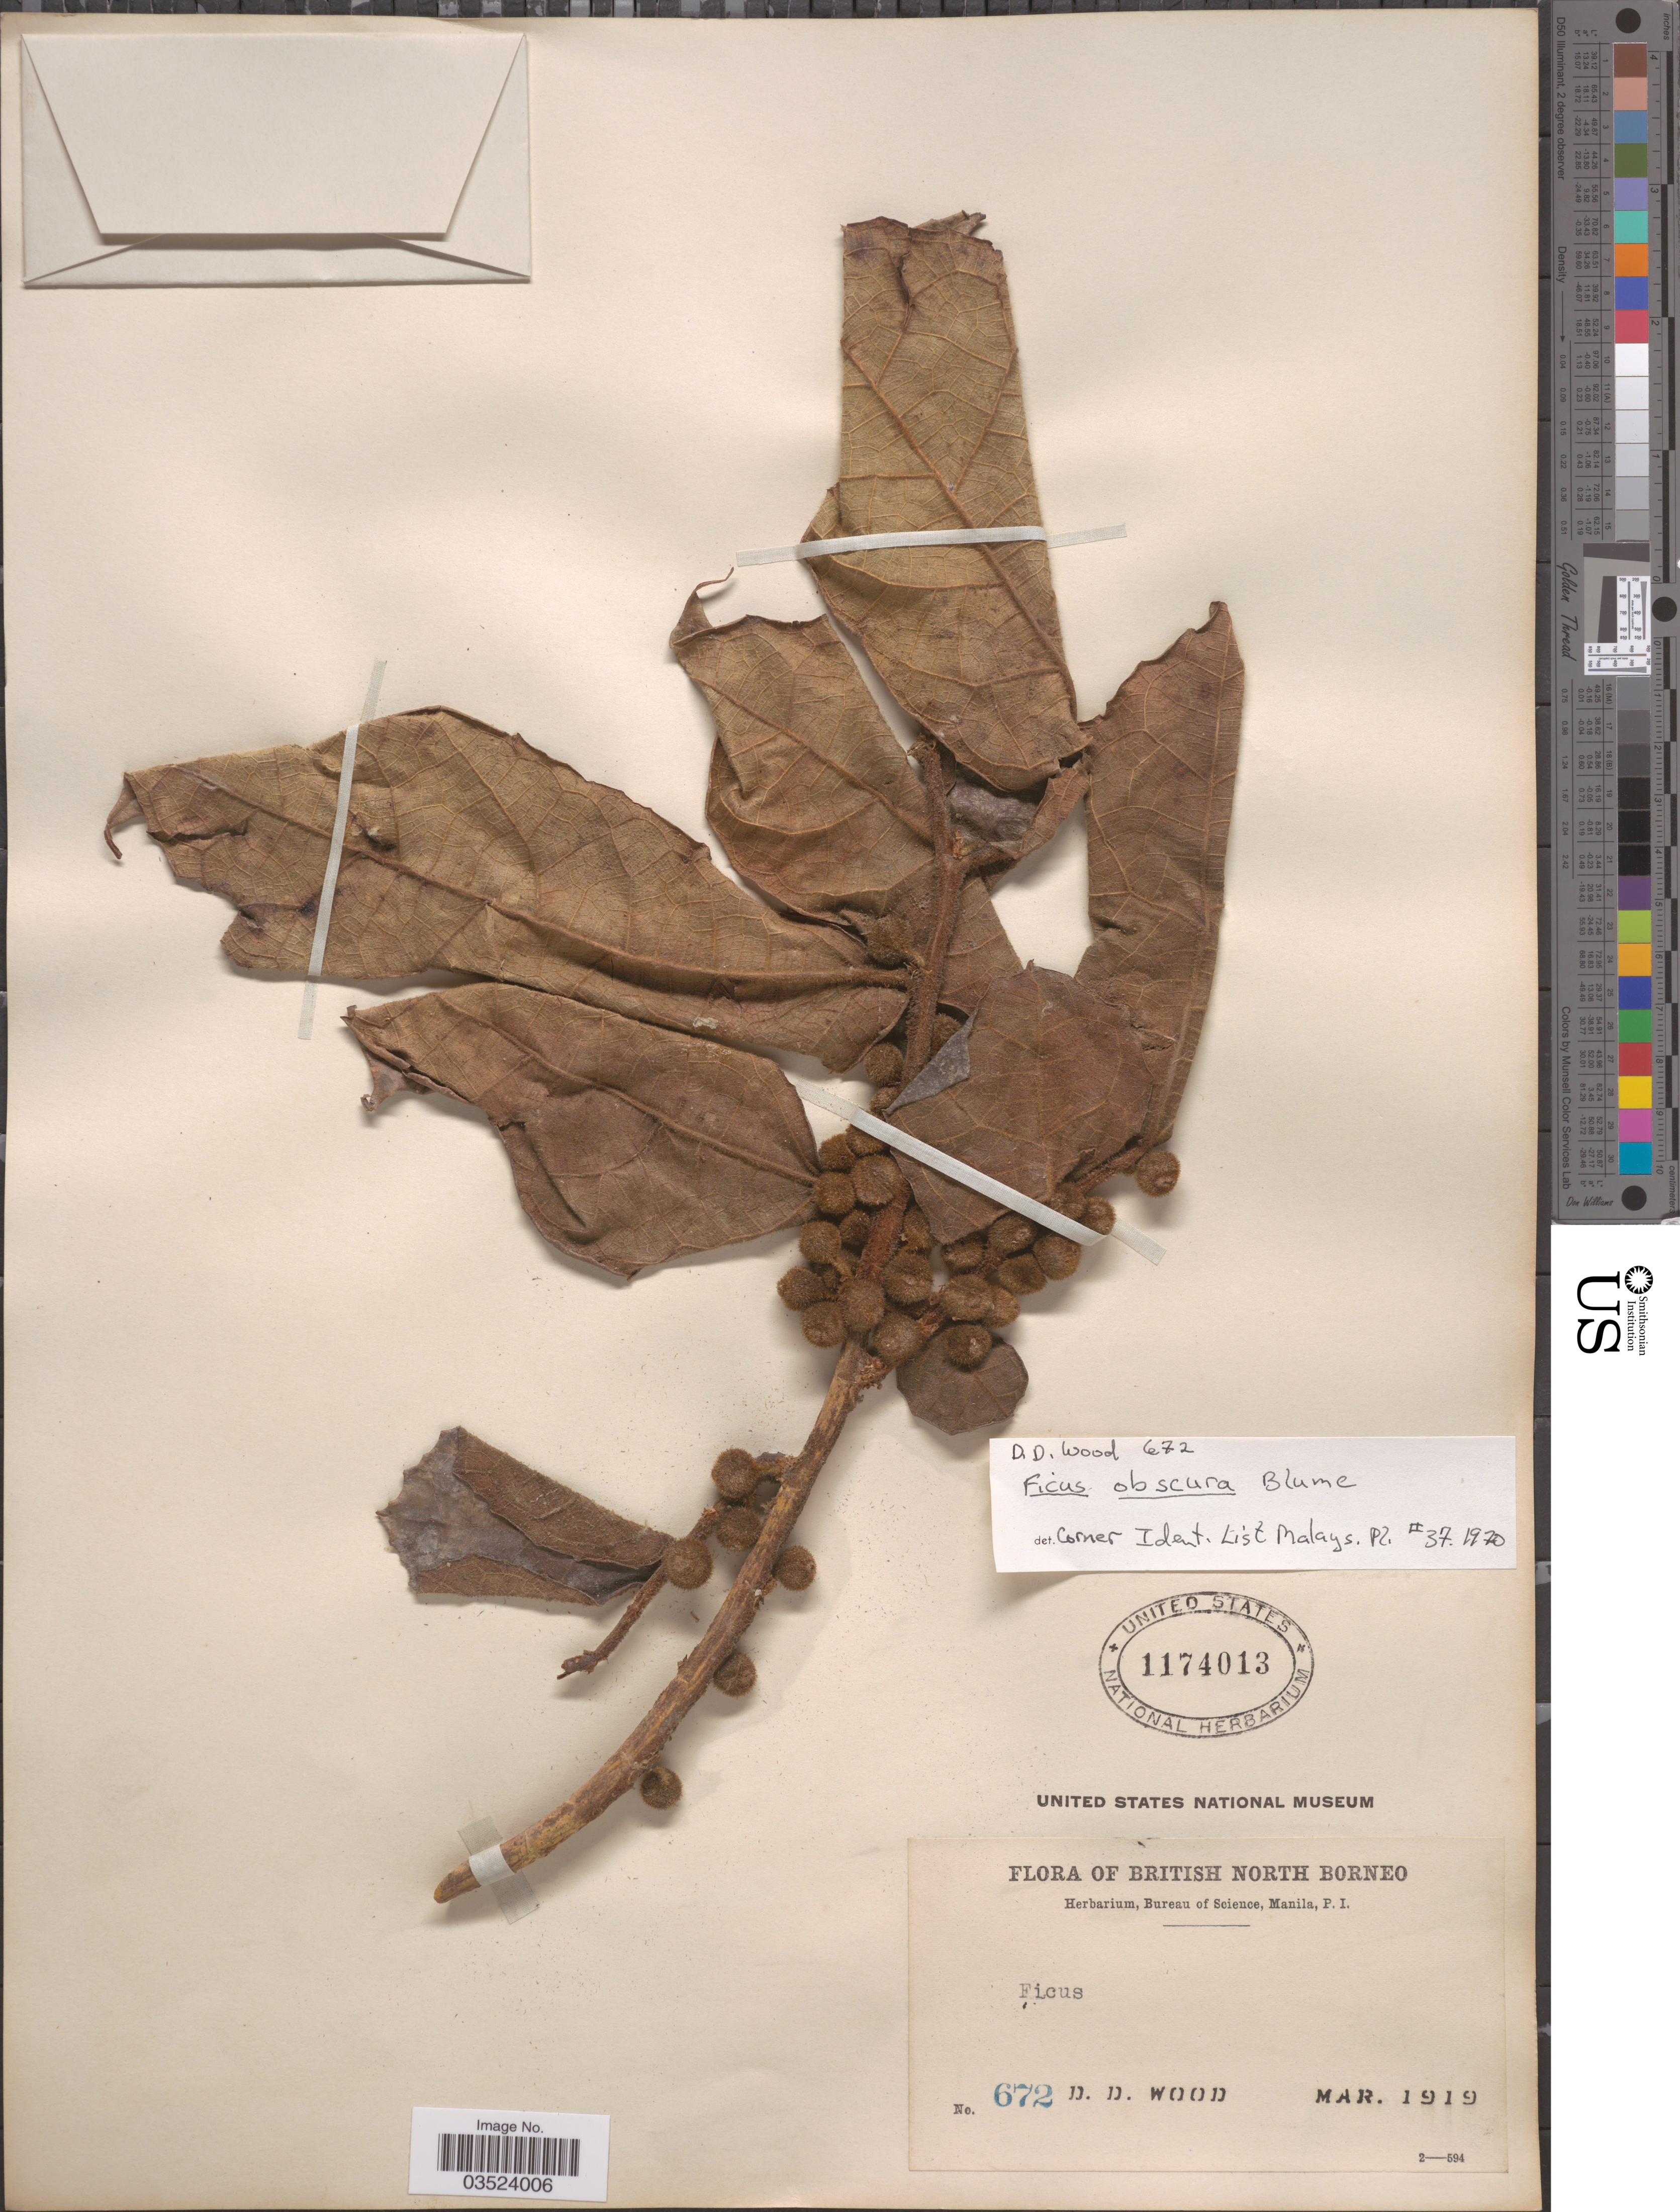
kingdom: Plantae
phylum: Tracheophyta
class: Magnoliopsida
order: Rosales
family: Moraceae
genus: Ficus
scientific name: Ficus obscura var. borneensis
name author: (Miq.) Corner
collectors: D. Wood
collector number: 672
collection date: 1919-03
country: Malaysia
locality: British North Borneo.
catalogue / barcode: US 1174013